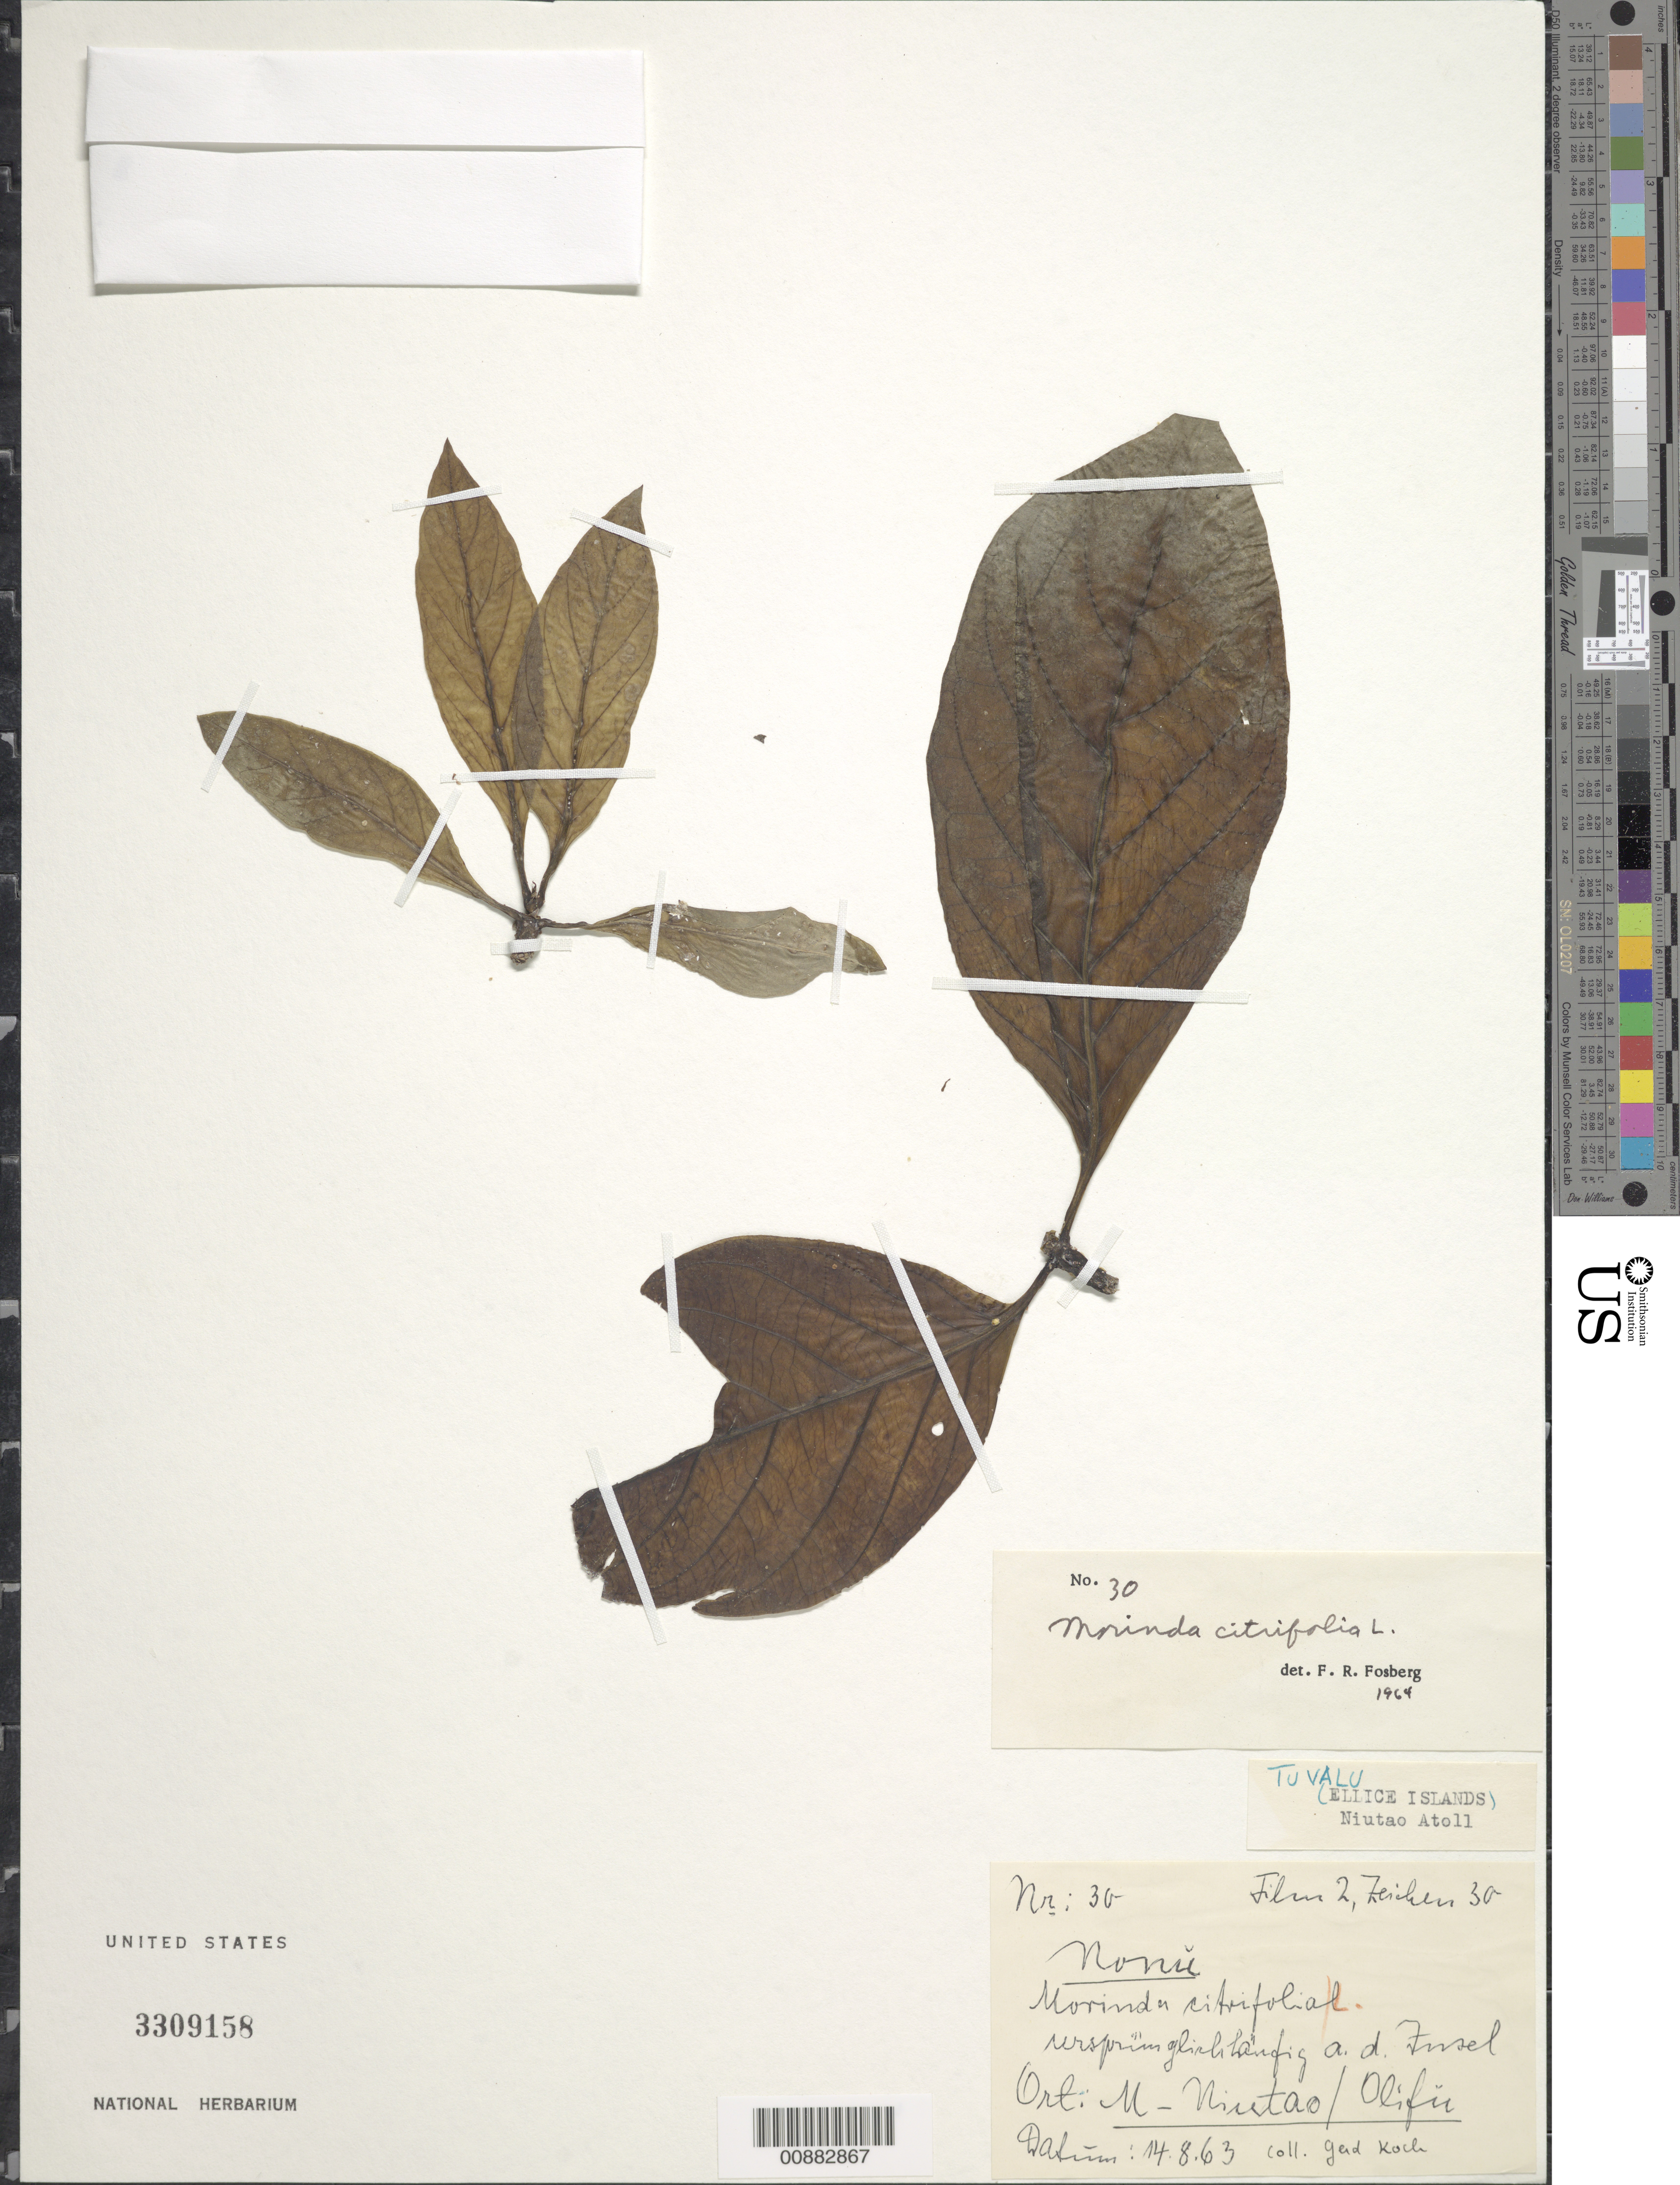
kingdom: Plantae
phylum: Tracheophyta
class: Magnoliopsida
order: Gentianales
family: Rubiaceae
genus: Morinda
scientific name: Morinda citrifolia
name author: L.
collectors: G. Koch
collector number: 30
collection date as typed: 14 Aug 1963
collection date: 1963-08-14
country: Tuvalu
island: Niutao Atoll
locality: Olifir.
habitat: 'Ursprum blick lanfig a.d. Finsel' (See voucher for original handwriting)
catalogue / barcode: US 3309158